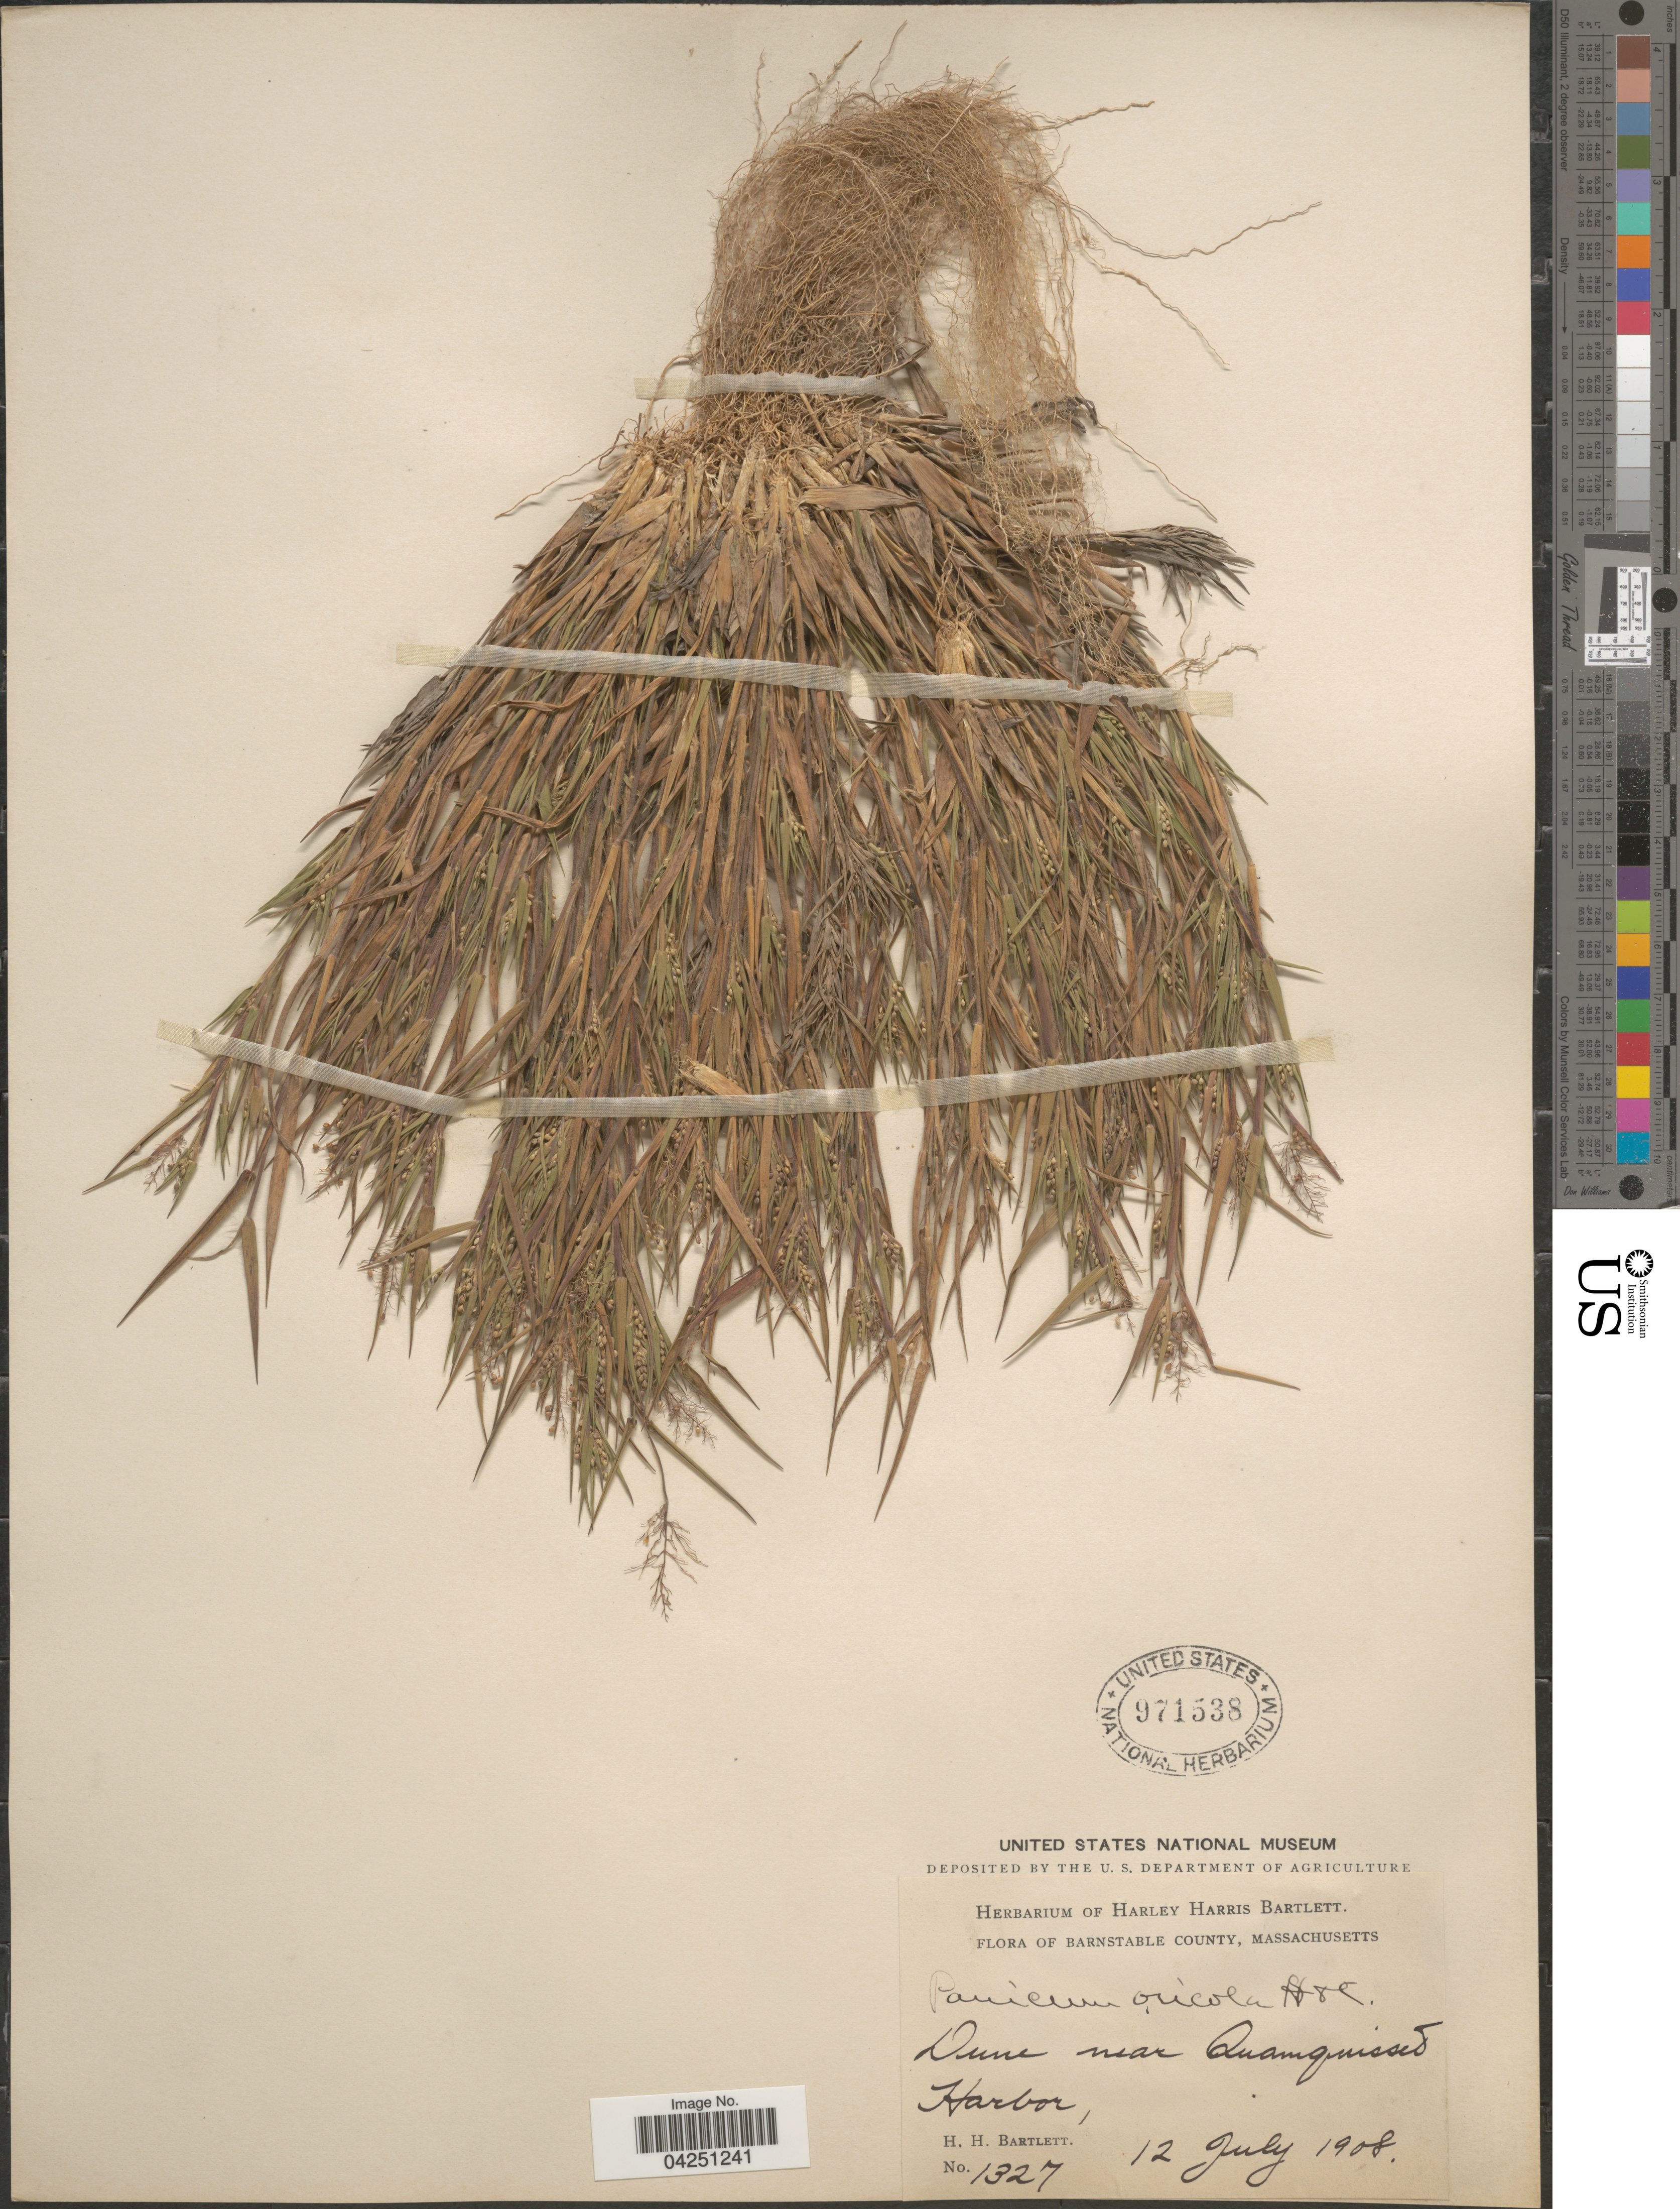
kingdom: Plantae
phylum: Tracheophyta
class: Liliopsida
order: Poales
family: Poaceae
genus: Dichanthelium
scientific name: Dichanthelium acuminatum var. acuminatum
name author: (Sw.) Gould & C.A. Clark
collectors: H. H. Bartlett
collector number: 1327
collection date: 1908-07-12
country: United States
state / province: Massachusetts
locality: Barnstable County. Dune near Quamquissed Harbor.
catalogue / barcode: US 971538